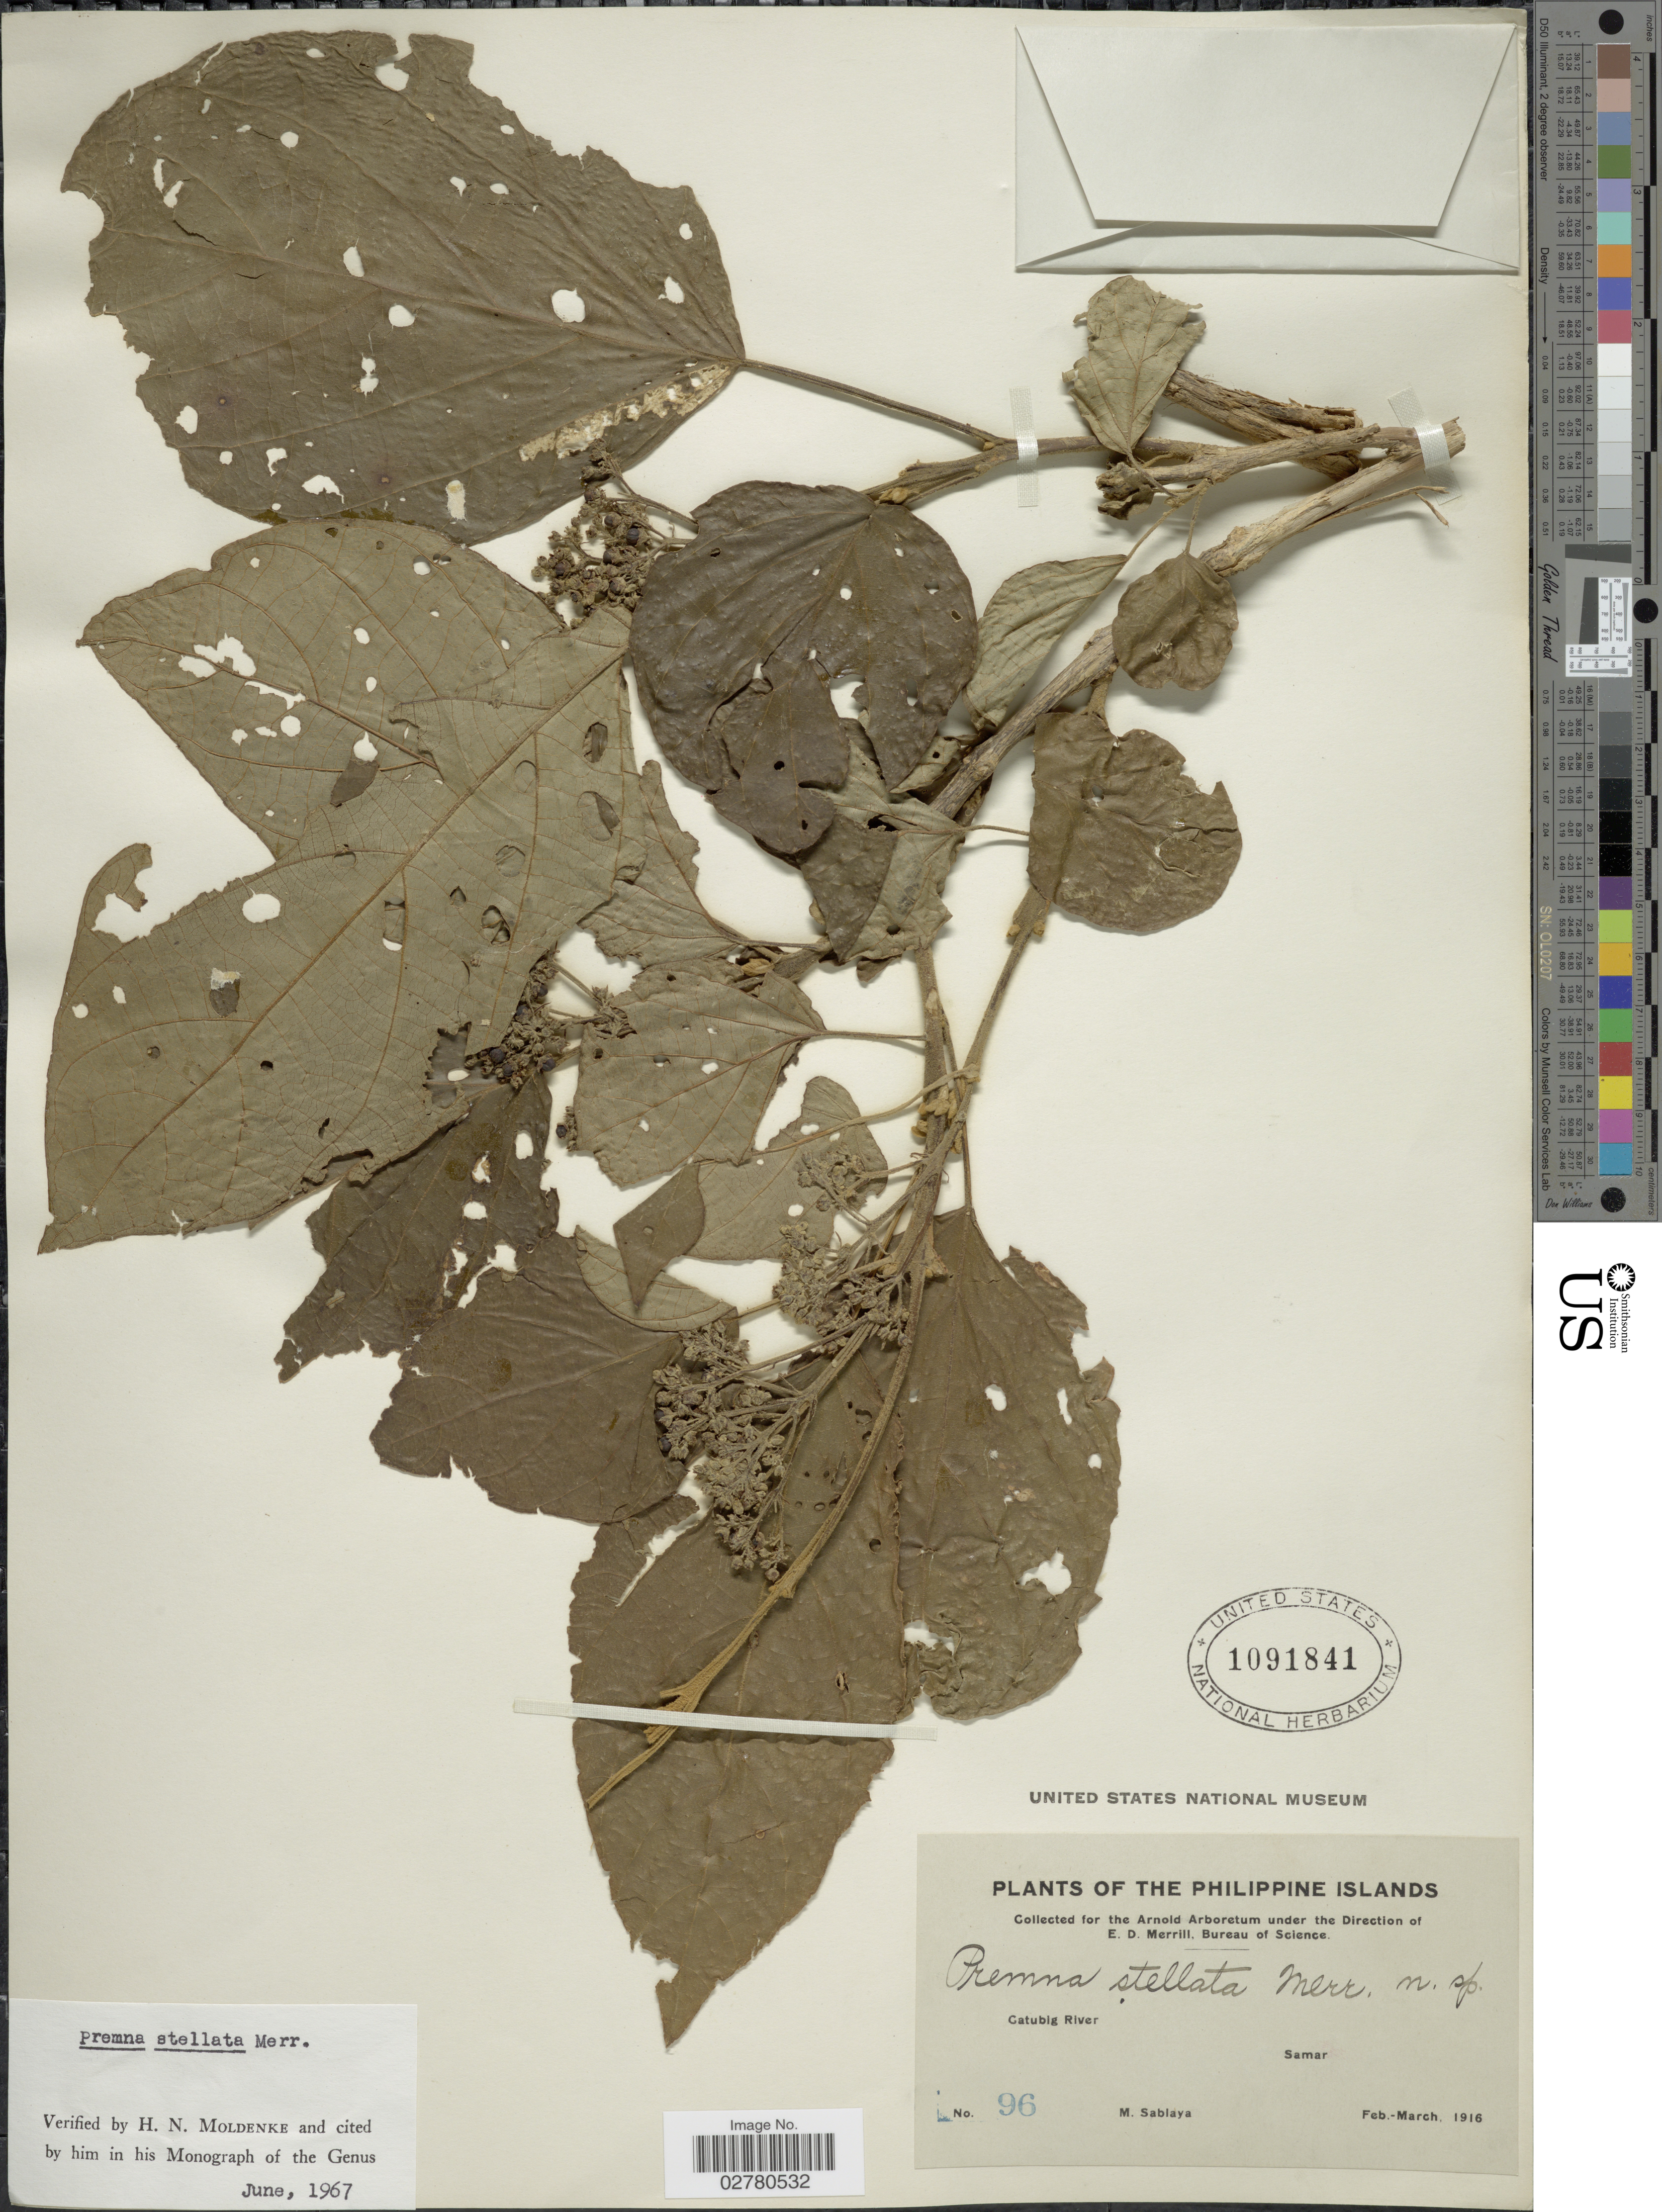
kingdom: Plantae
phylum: Tracheophyta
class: Magnoliopsida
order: Lamiales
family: Lamiaceae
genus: Premna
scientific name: Premna stellata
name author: Merr.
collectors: M. Sablaya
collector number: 96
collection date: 1916-02/1916-03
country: Philippines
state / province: Eastern Visayas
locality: Philippine Islands, Catubig River, Samar.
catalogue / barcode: US 1091841